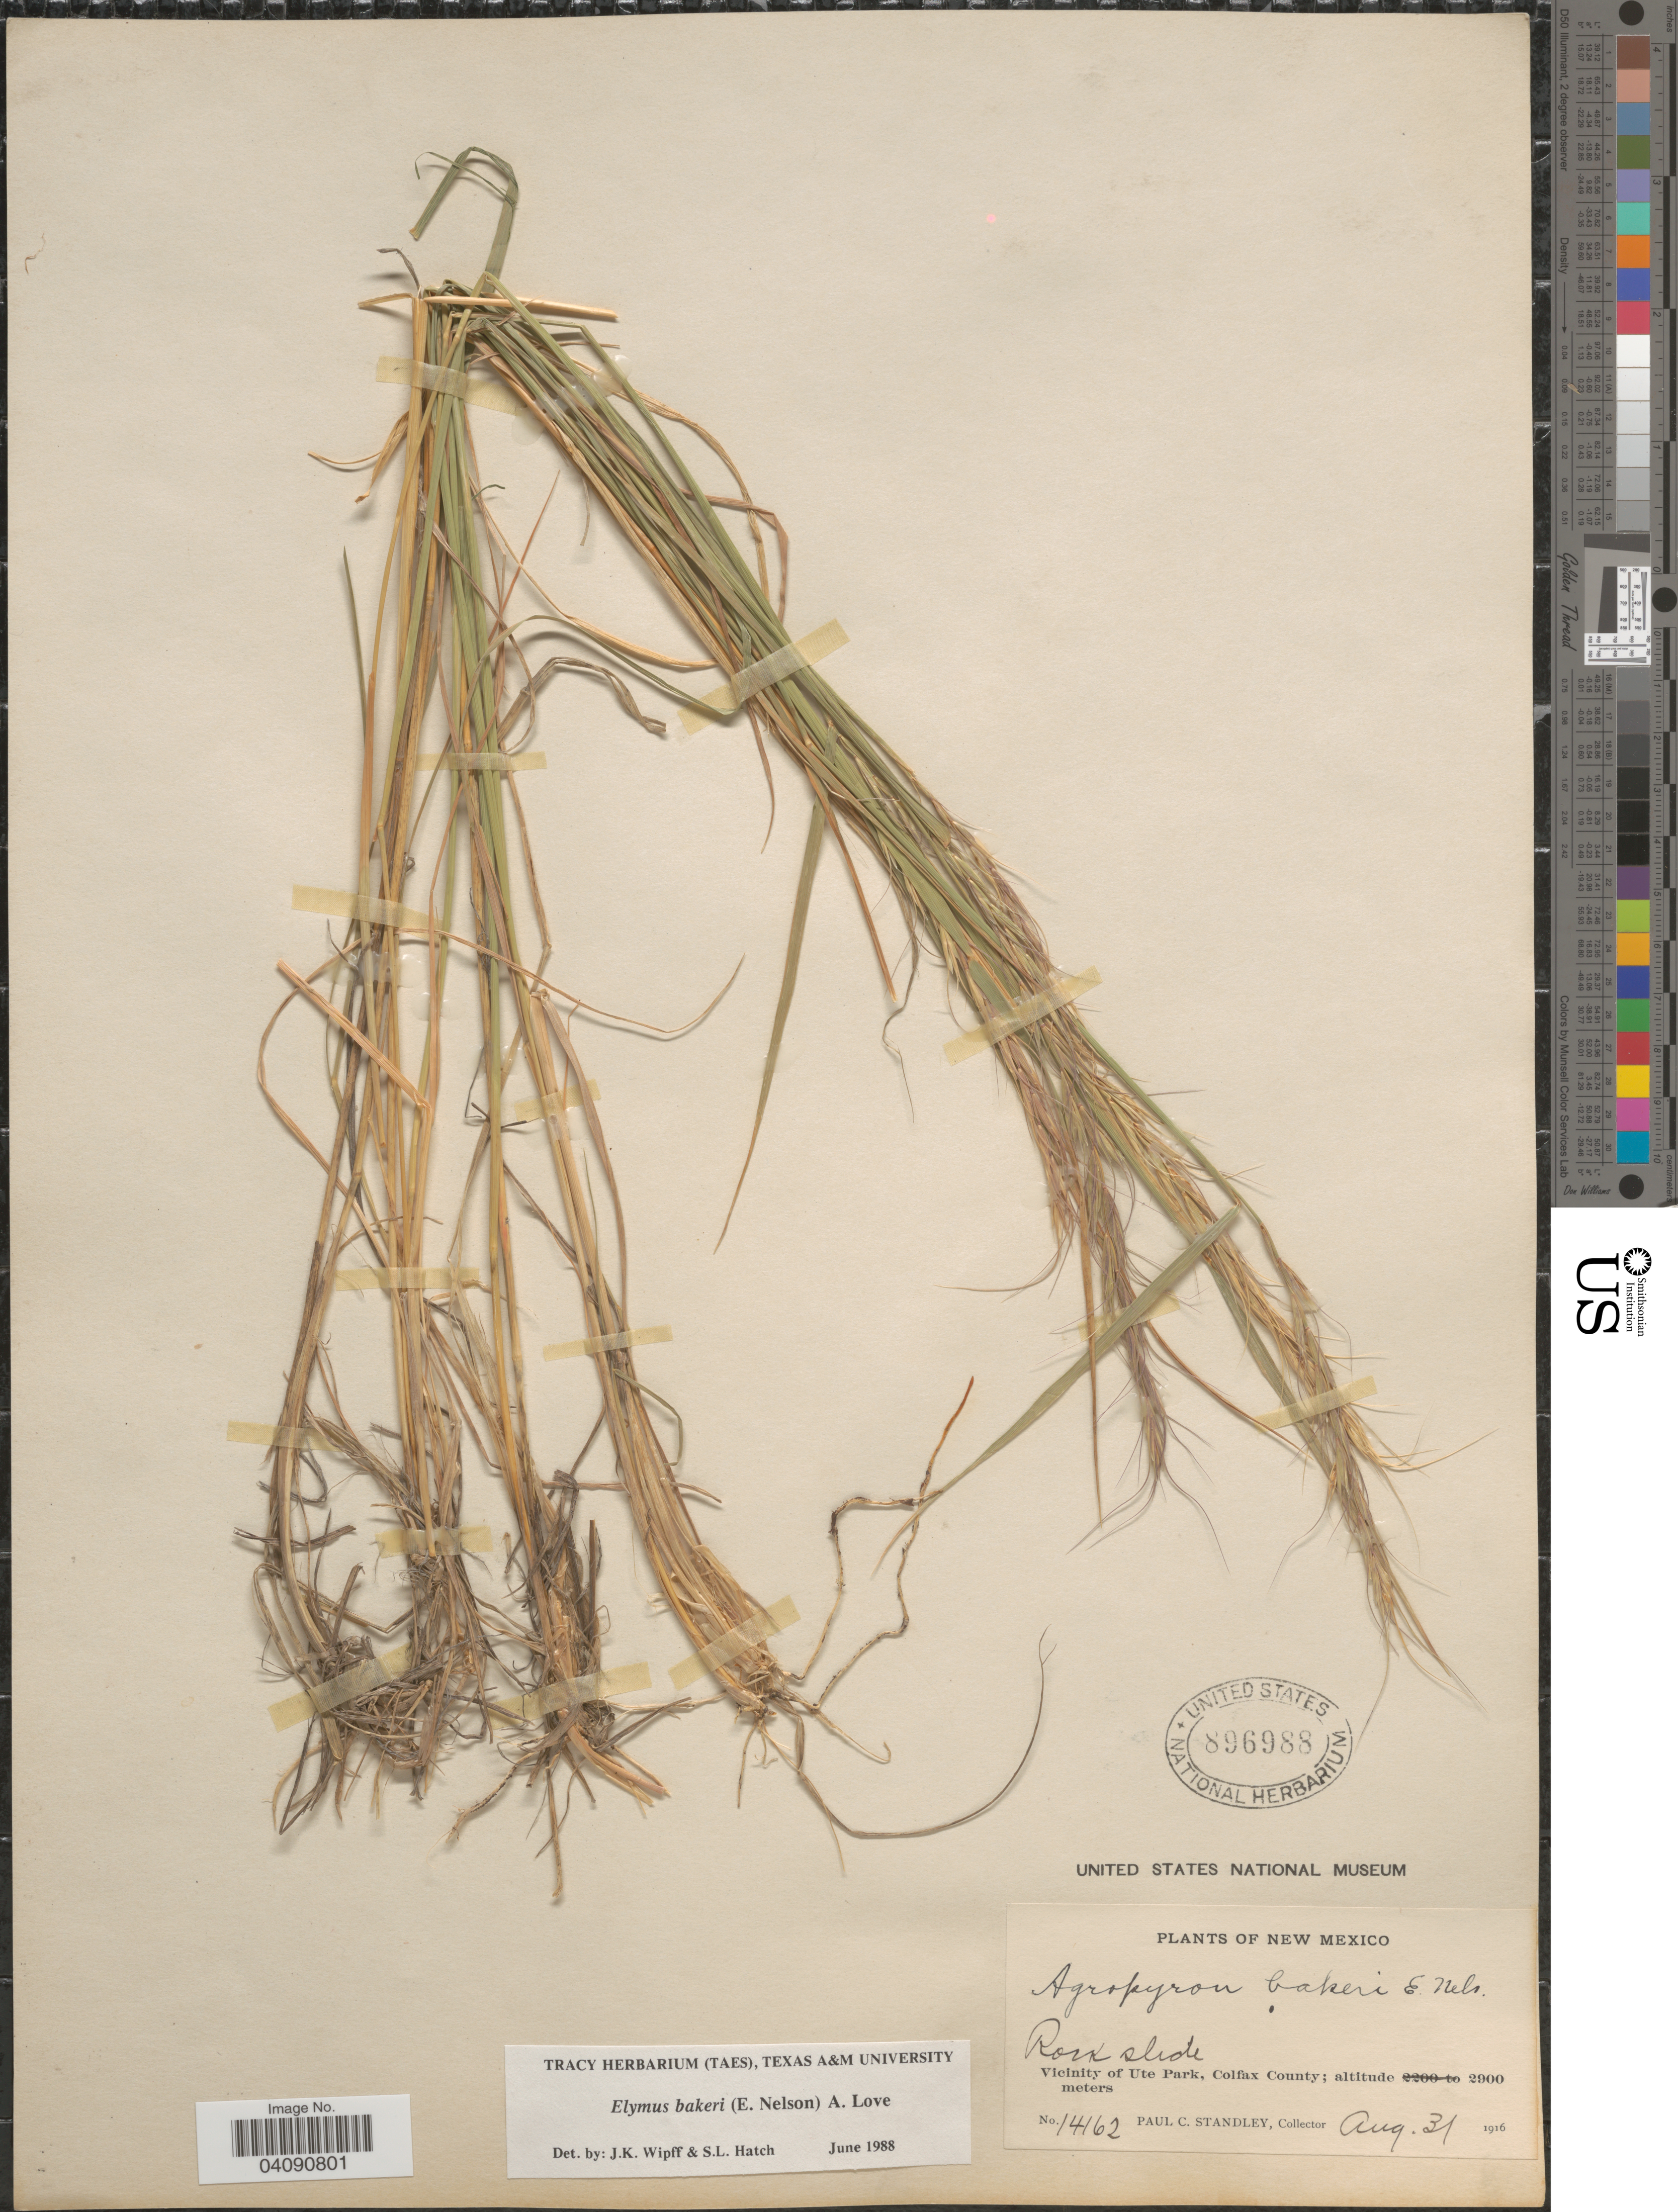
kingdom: Plantae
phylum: Tracheophyta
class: Liliopsida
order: Poales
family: Poaceae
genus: Elymus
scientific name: Elymus bakeri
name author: (E.E. Nelson) Á. Löve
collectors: P. C. Standley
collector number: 14162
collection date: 1916-08-31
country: United States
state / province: New Mexico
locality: Rock slide. Vicinity of Ute Park, Colfax County.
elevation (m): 2900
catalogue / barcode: US 896988